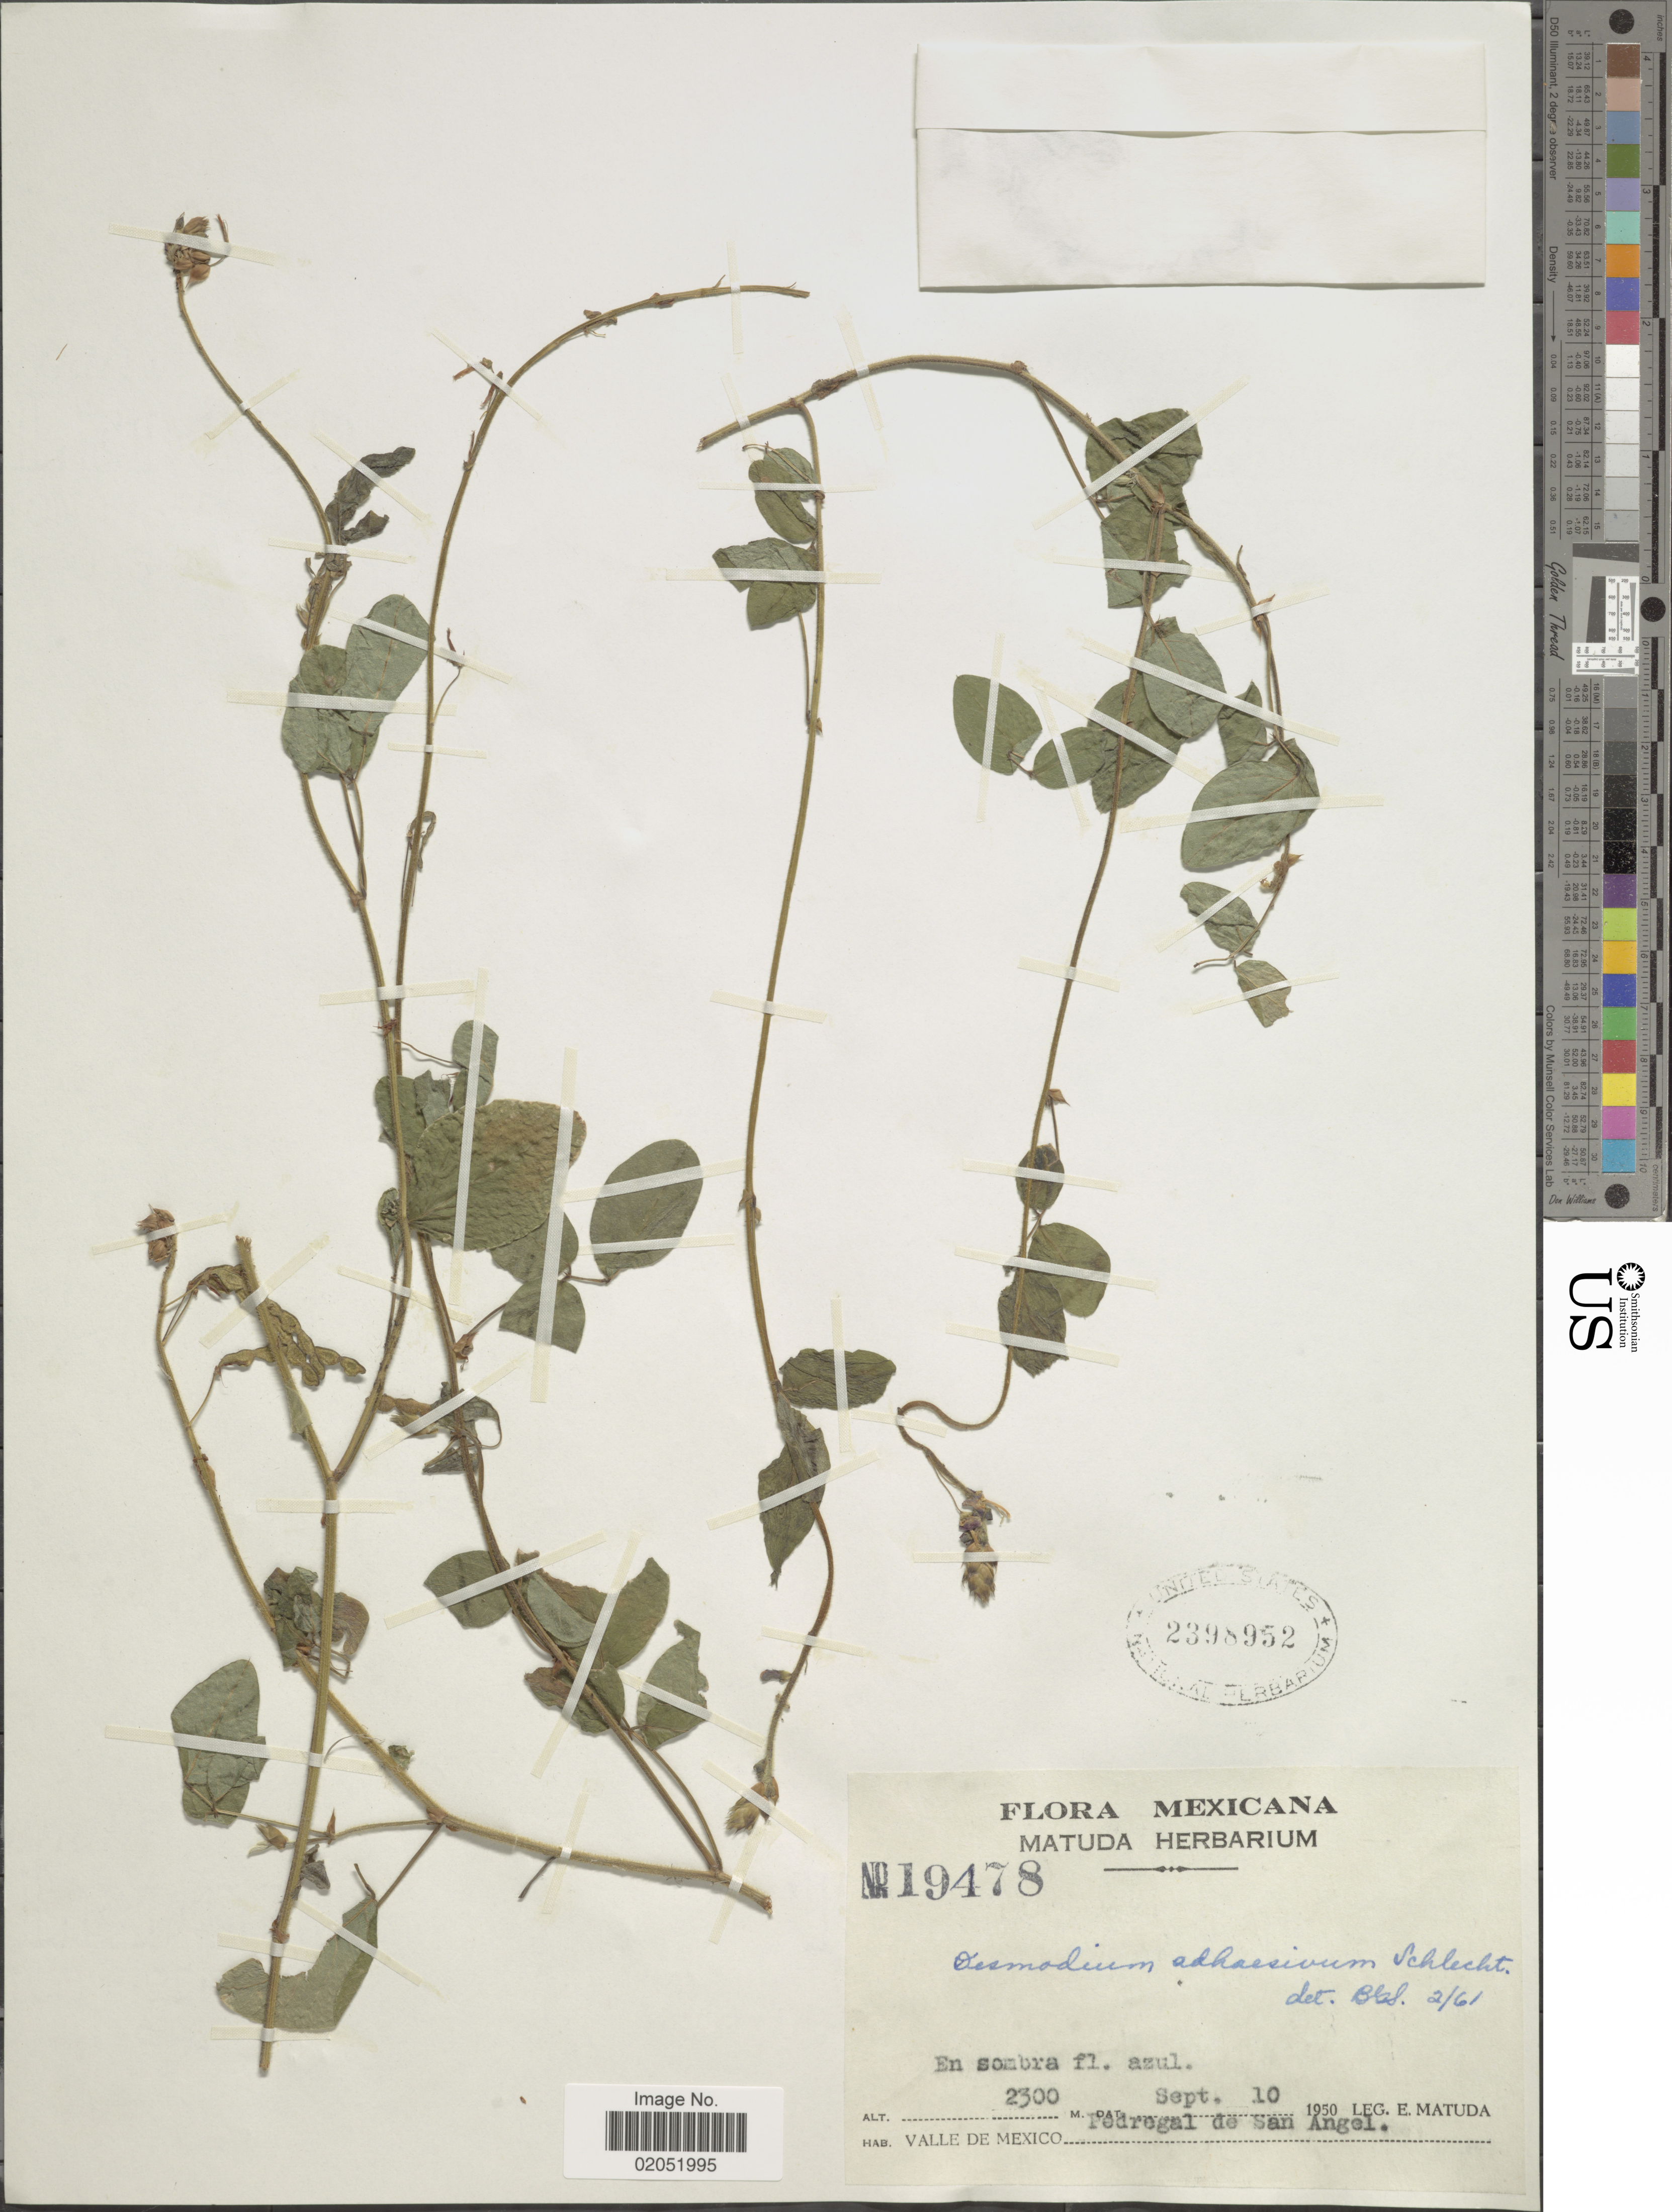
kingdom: Plantae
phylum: Tracheophyta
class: Magnoliopsida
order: Fabales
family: Fabaceae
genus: Desmodium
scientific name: Desmodium adhaesivum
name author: Schltdl.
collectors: E. Matuda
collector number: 19478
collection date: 1950-09-10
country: Mexico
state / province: México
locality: Pedregal de San Angel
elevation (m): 2300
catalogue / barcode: US 2398952